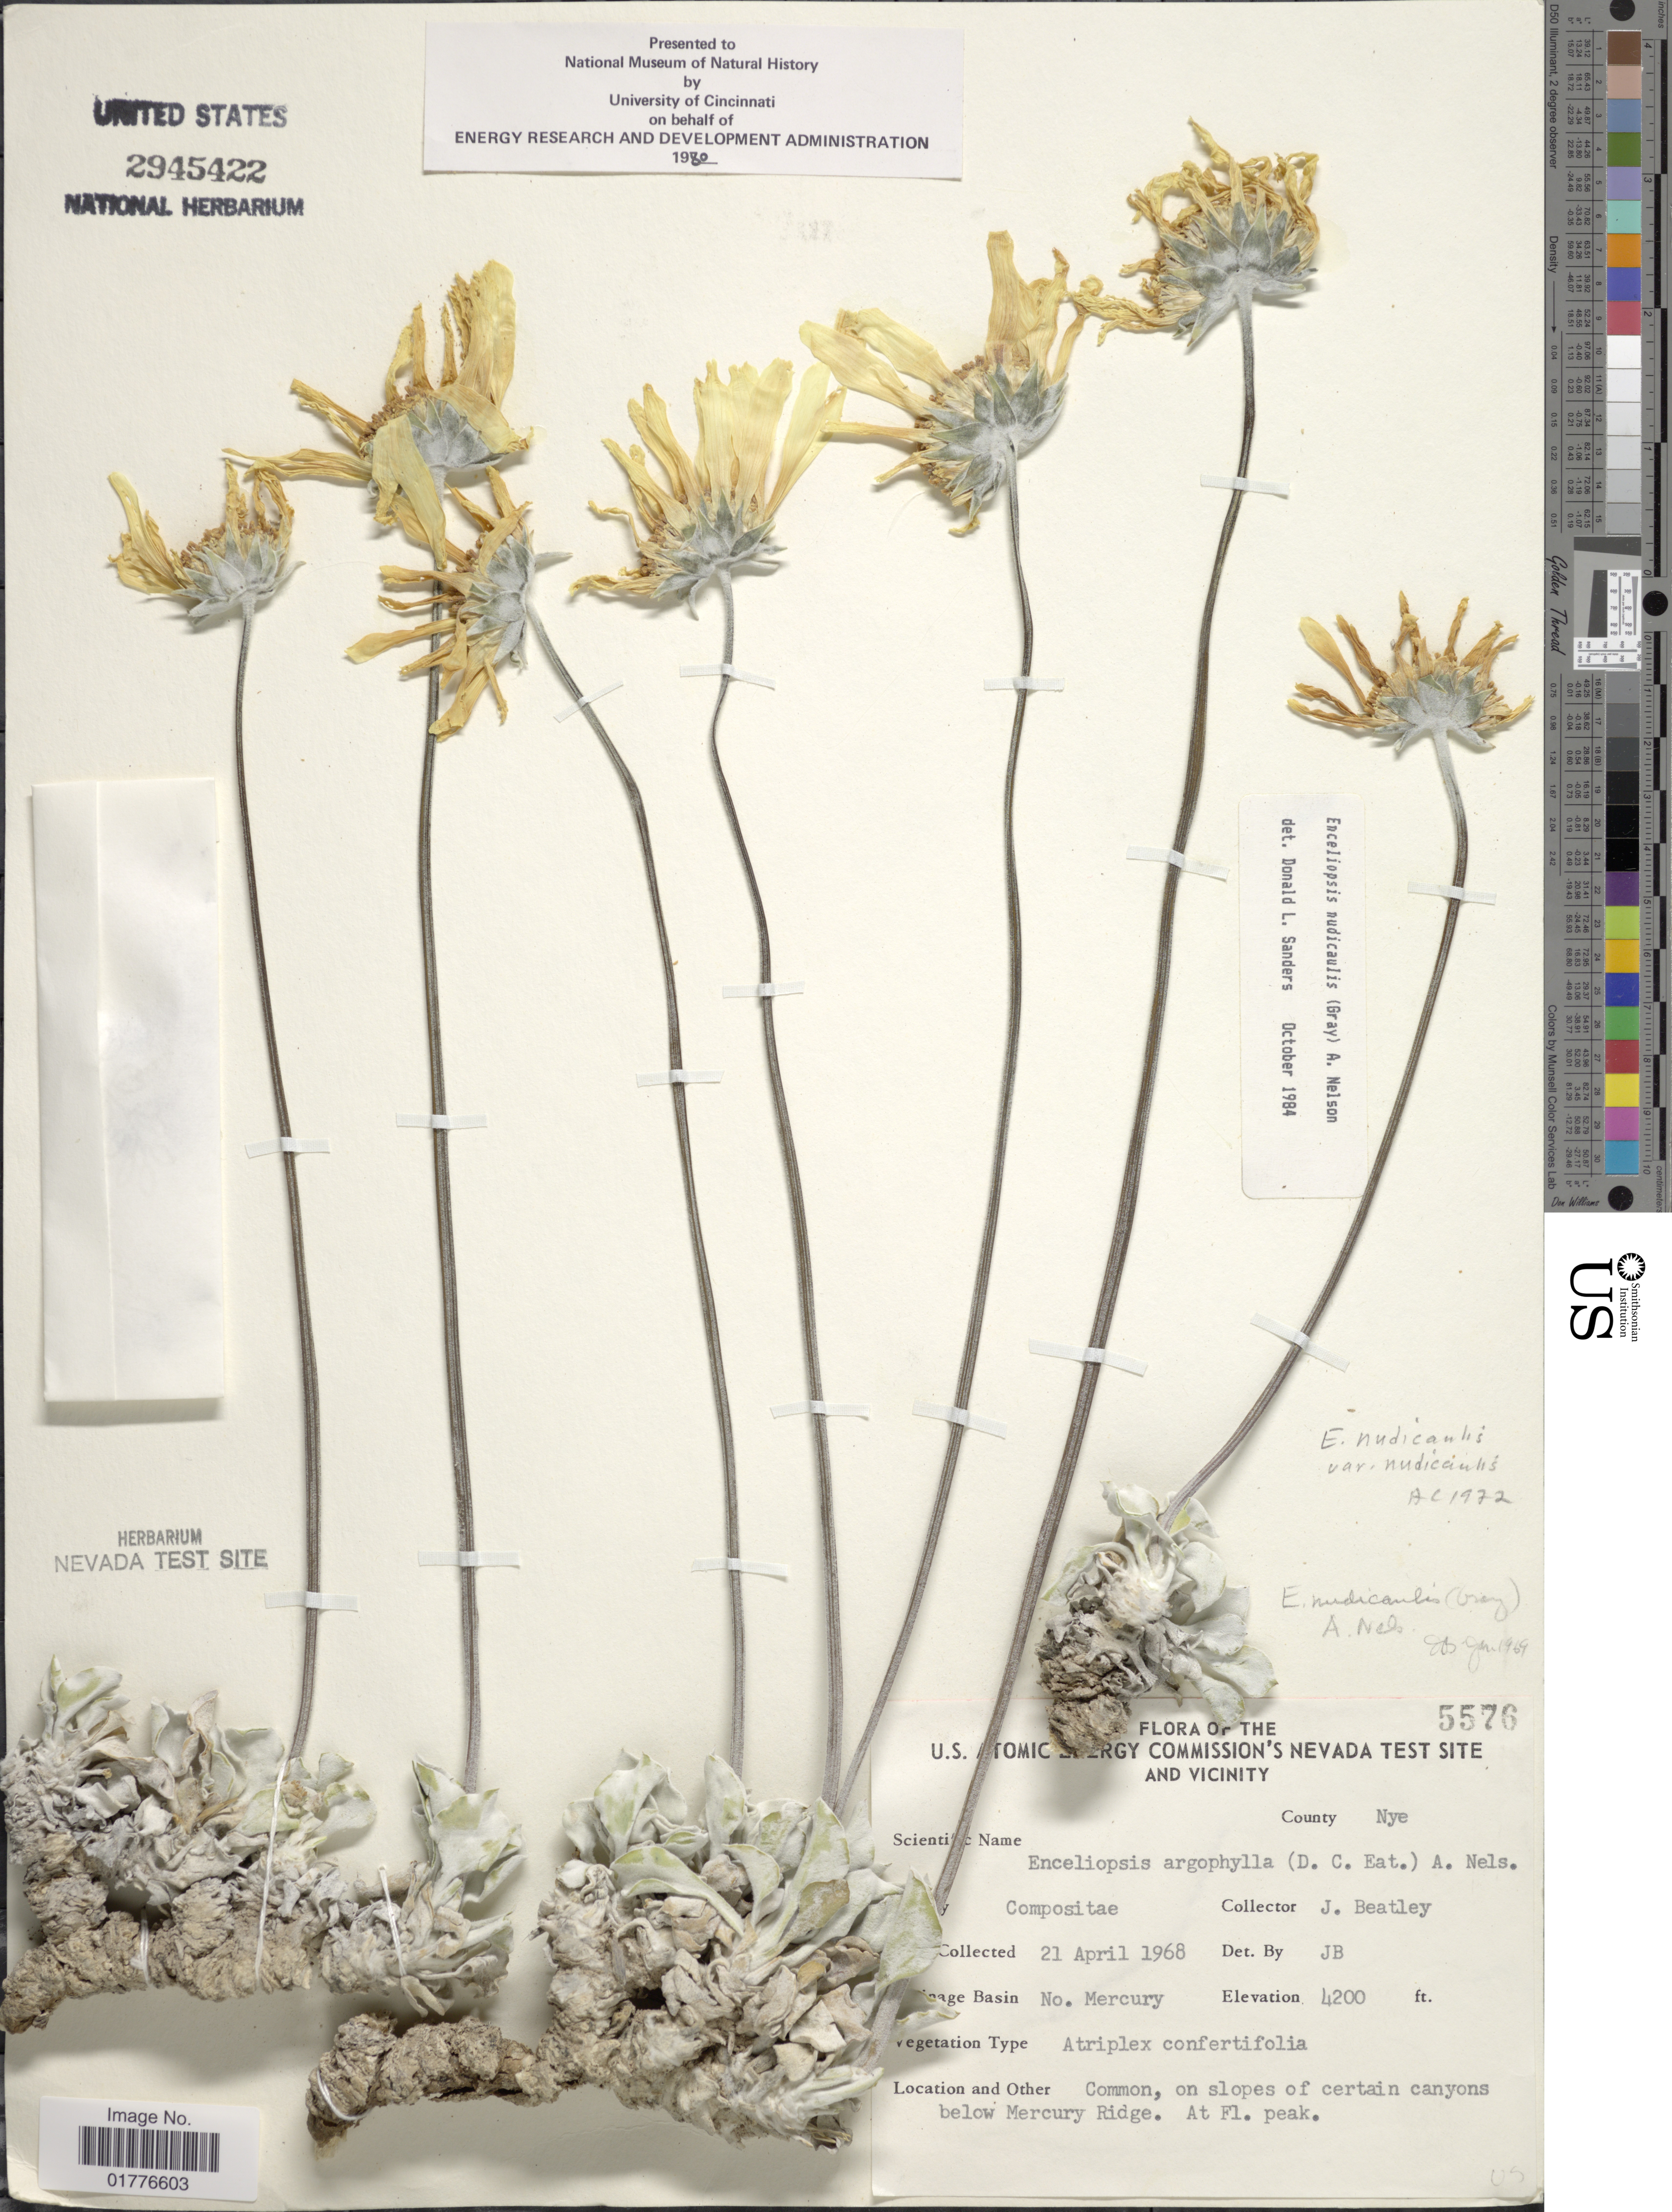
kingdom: Plantae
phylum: Tracheophyta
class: Magnoliopsida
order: Asterales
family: Asteraceae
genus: Enceliopsis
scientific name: Enceliopsis nudicaulis var. nudicaulis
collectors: J. C. Beatley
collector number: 5576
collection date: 1968-04-21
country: United States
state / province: Nevada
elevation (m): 1280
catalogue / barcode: US 2945422